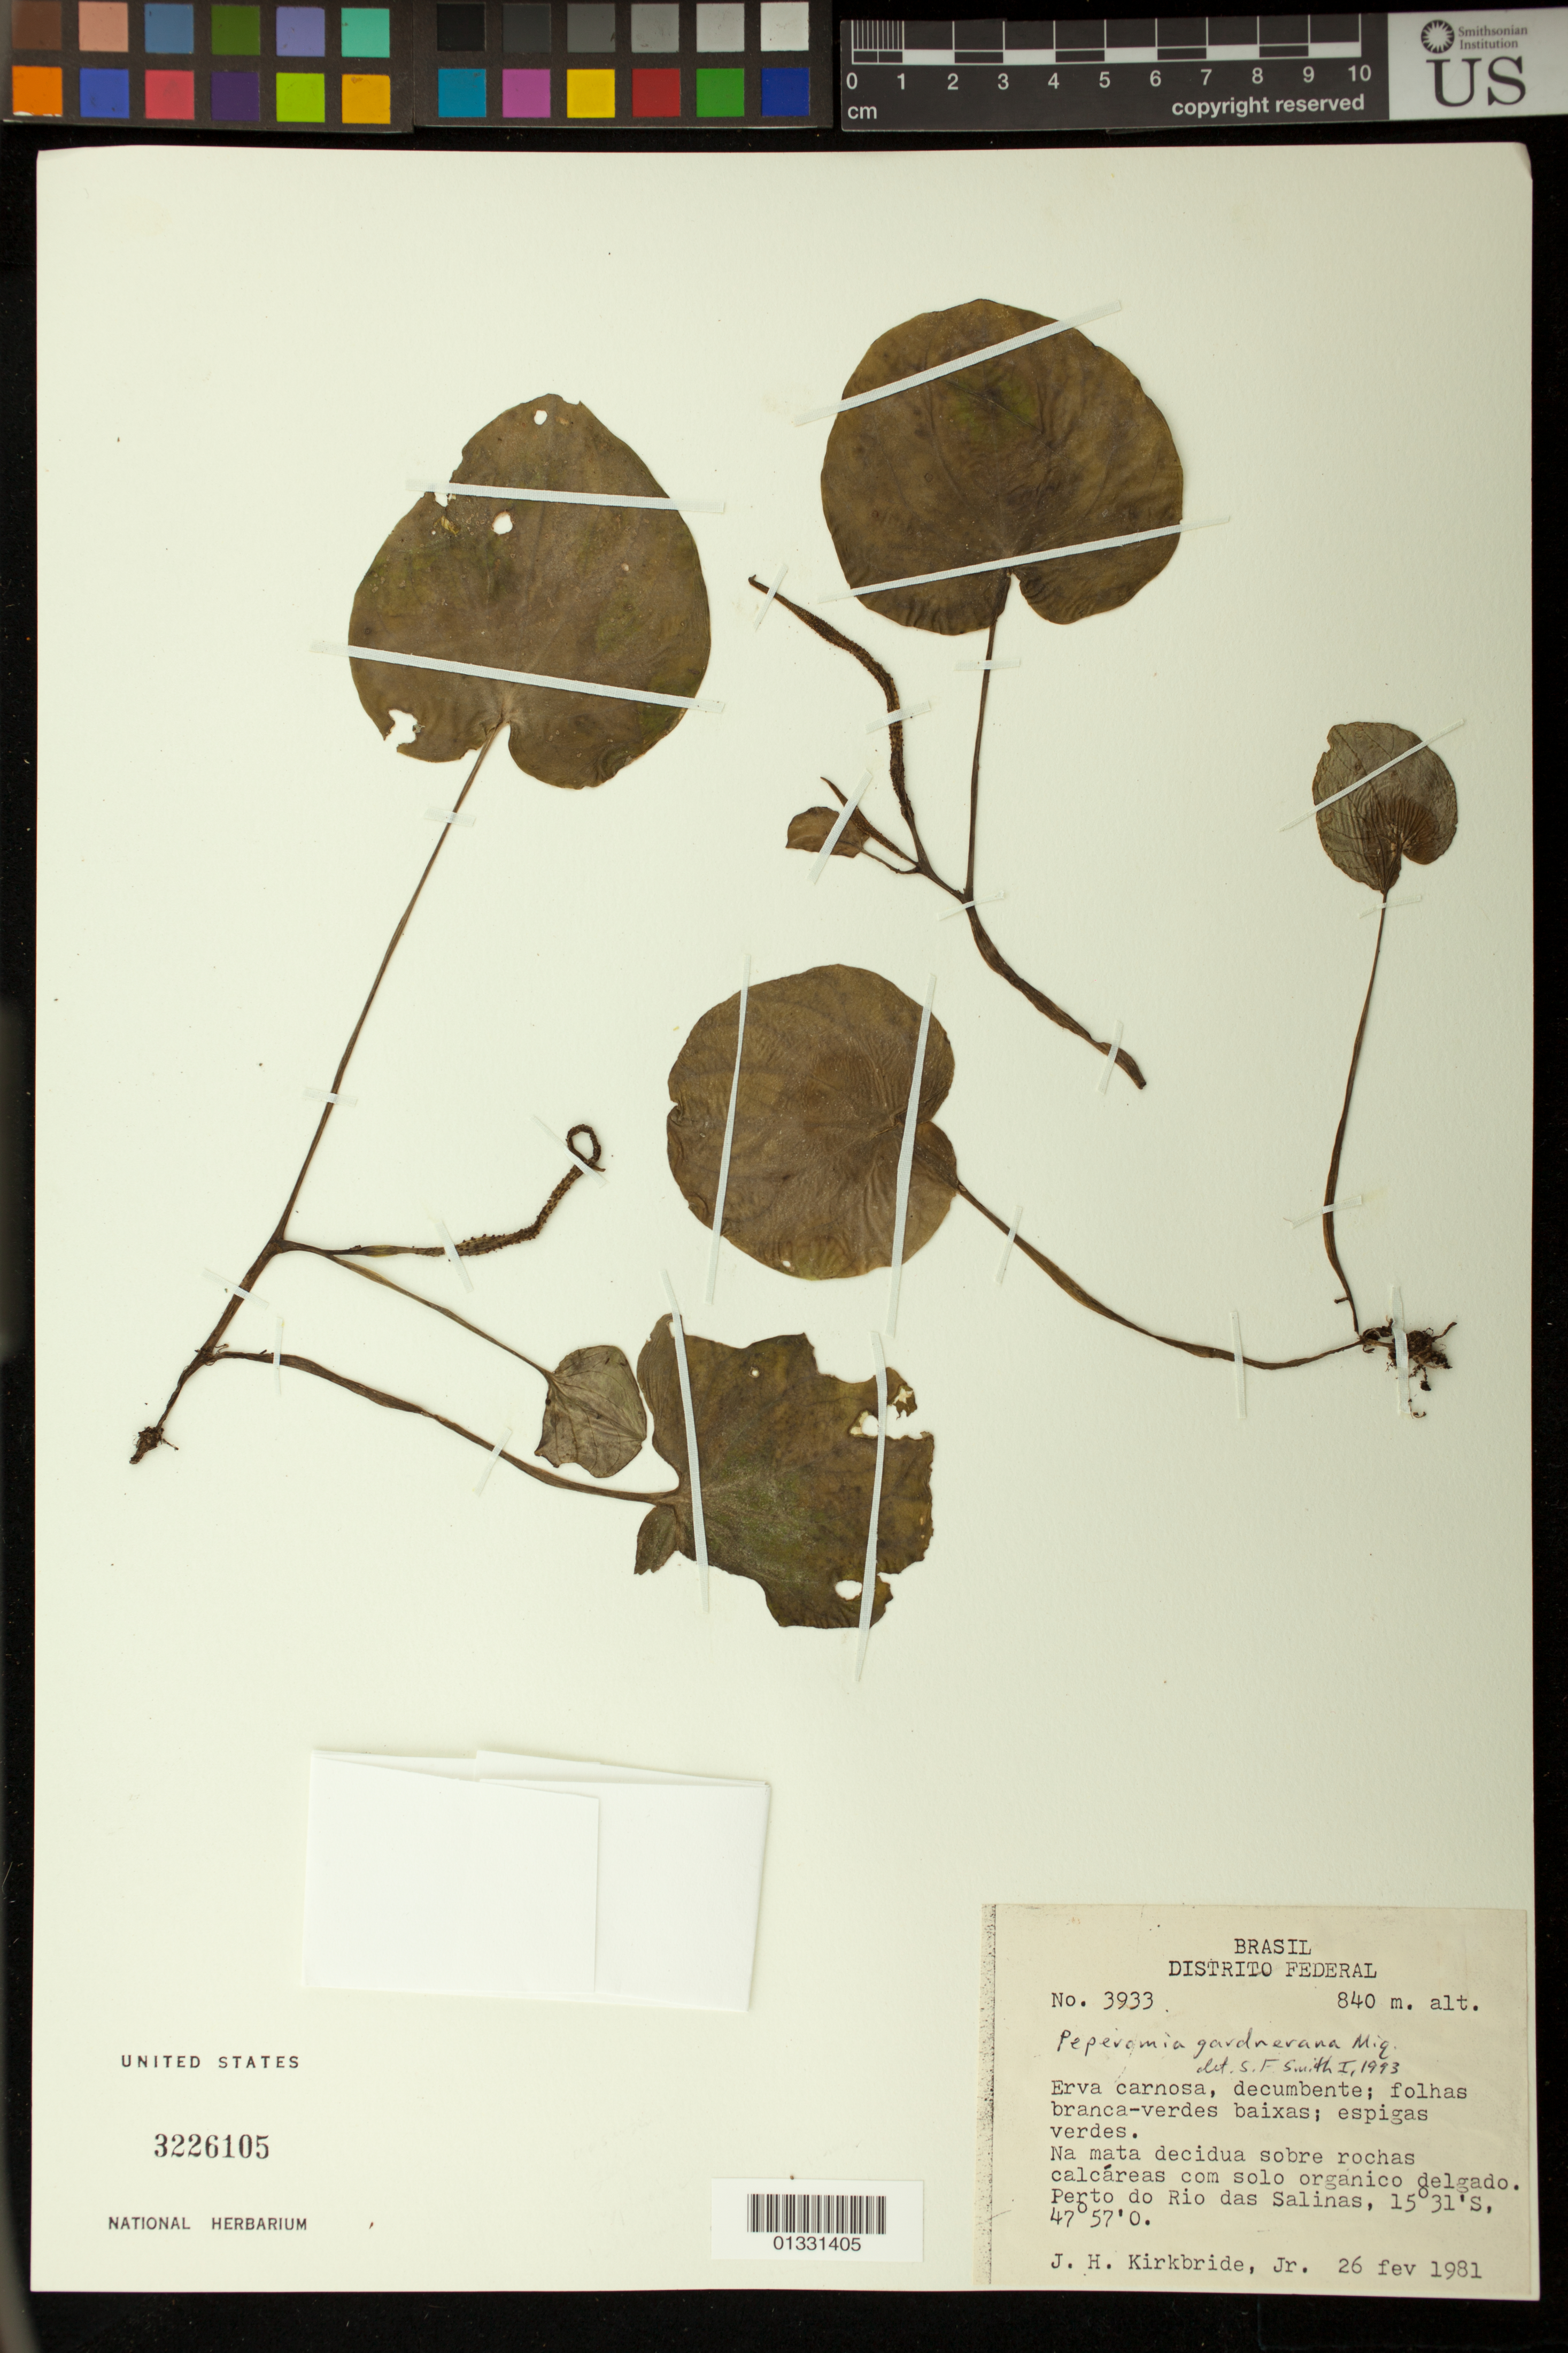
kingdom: Plantae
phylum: Tracheophyta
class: Magnoliopsida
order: Piperales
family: Piperaceae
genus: Peperomia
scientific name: Peperomia asarifolia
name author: Schltdl. & Cham.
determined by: Jiménez, José Estaban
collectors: J. H. Kirkbride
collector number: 3933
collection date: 1981-02-26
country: Brazil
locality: Perto do Rio das Salinas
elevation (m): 840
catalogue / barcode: US 3226105